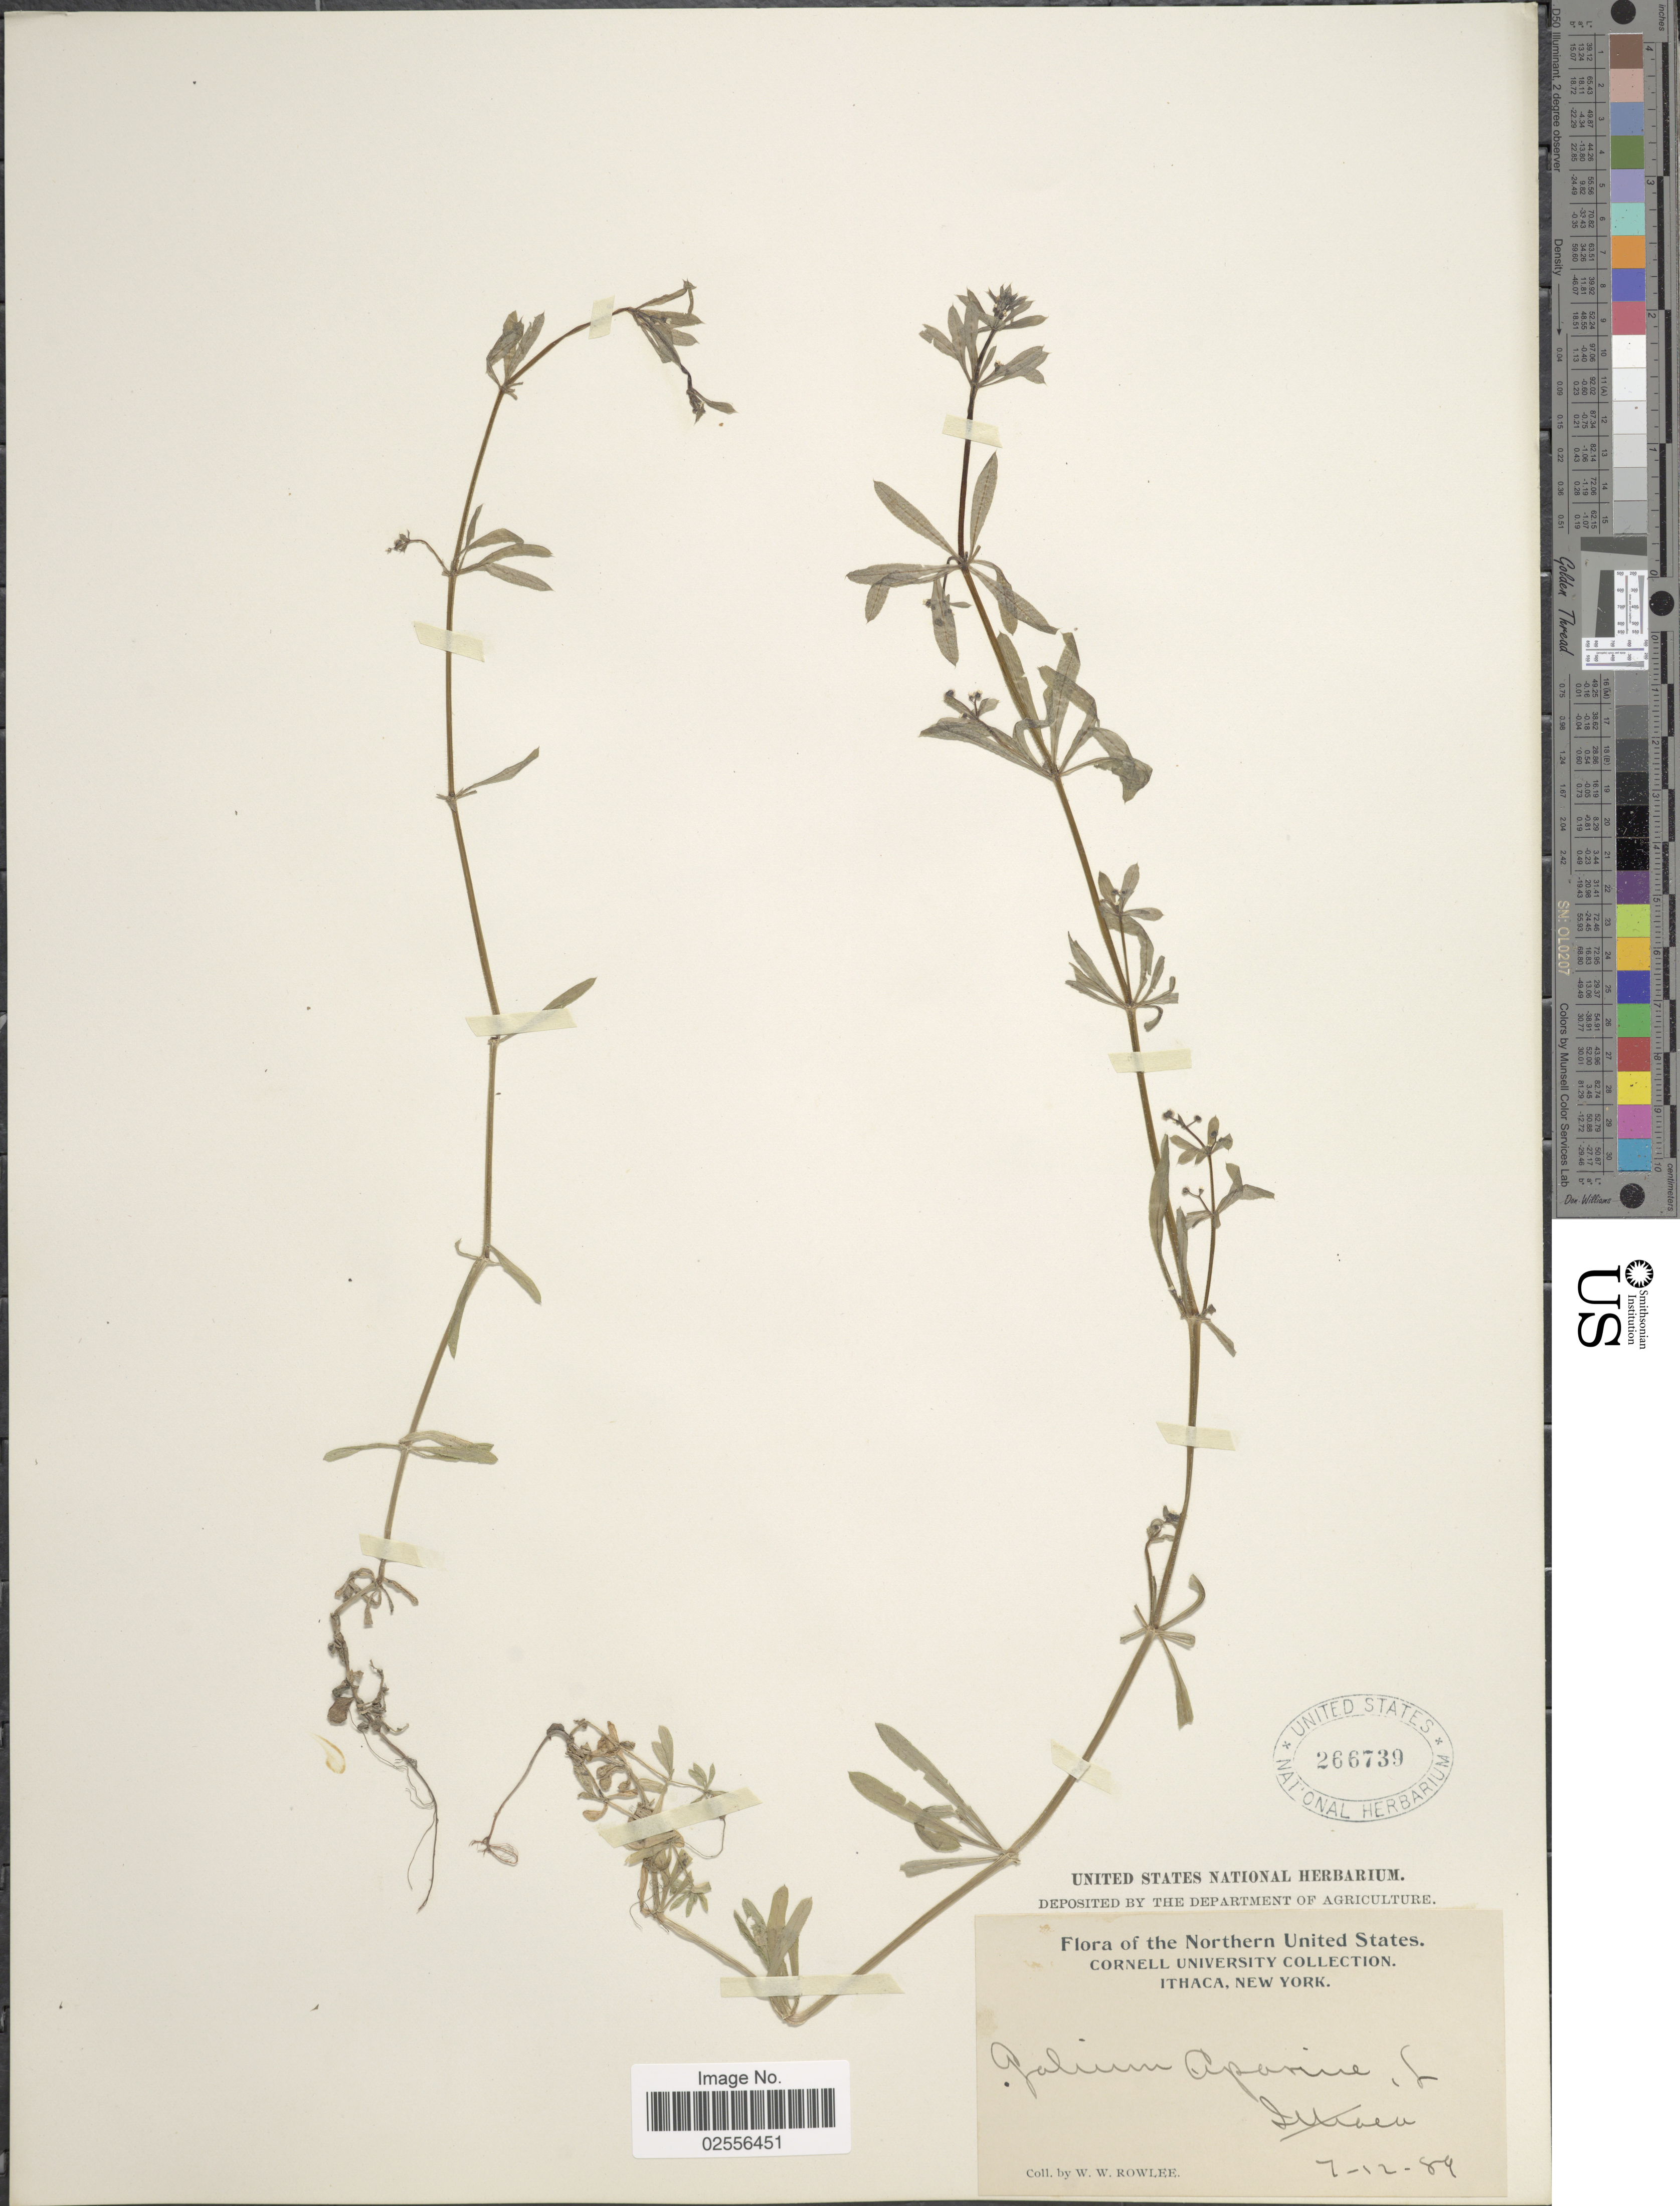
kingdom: Plantae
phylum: Tracheophyta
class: Magnoliopsida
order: Gentianales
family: Rubiaceae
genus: Galium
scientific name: Galium aparine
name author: L.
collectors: W. W. Rowlee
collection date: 1889-07-12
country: United States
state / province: New York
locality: Ithaca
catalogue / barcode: US 266739